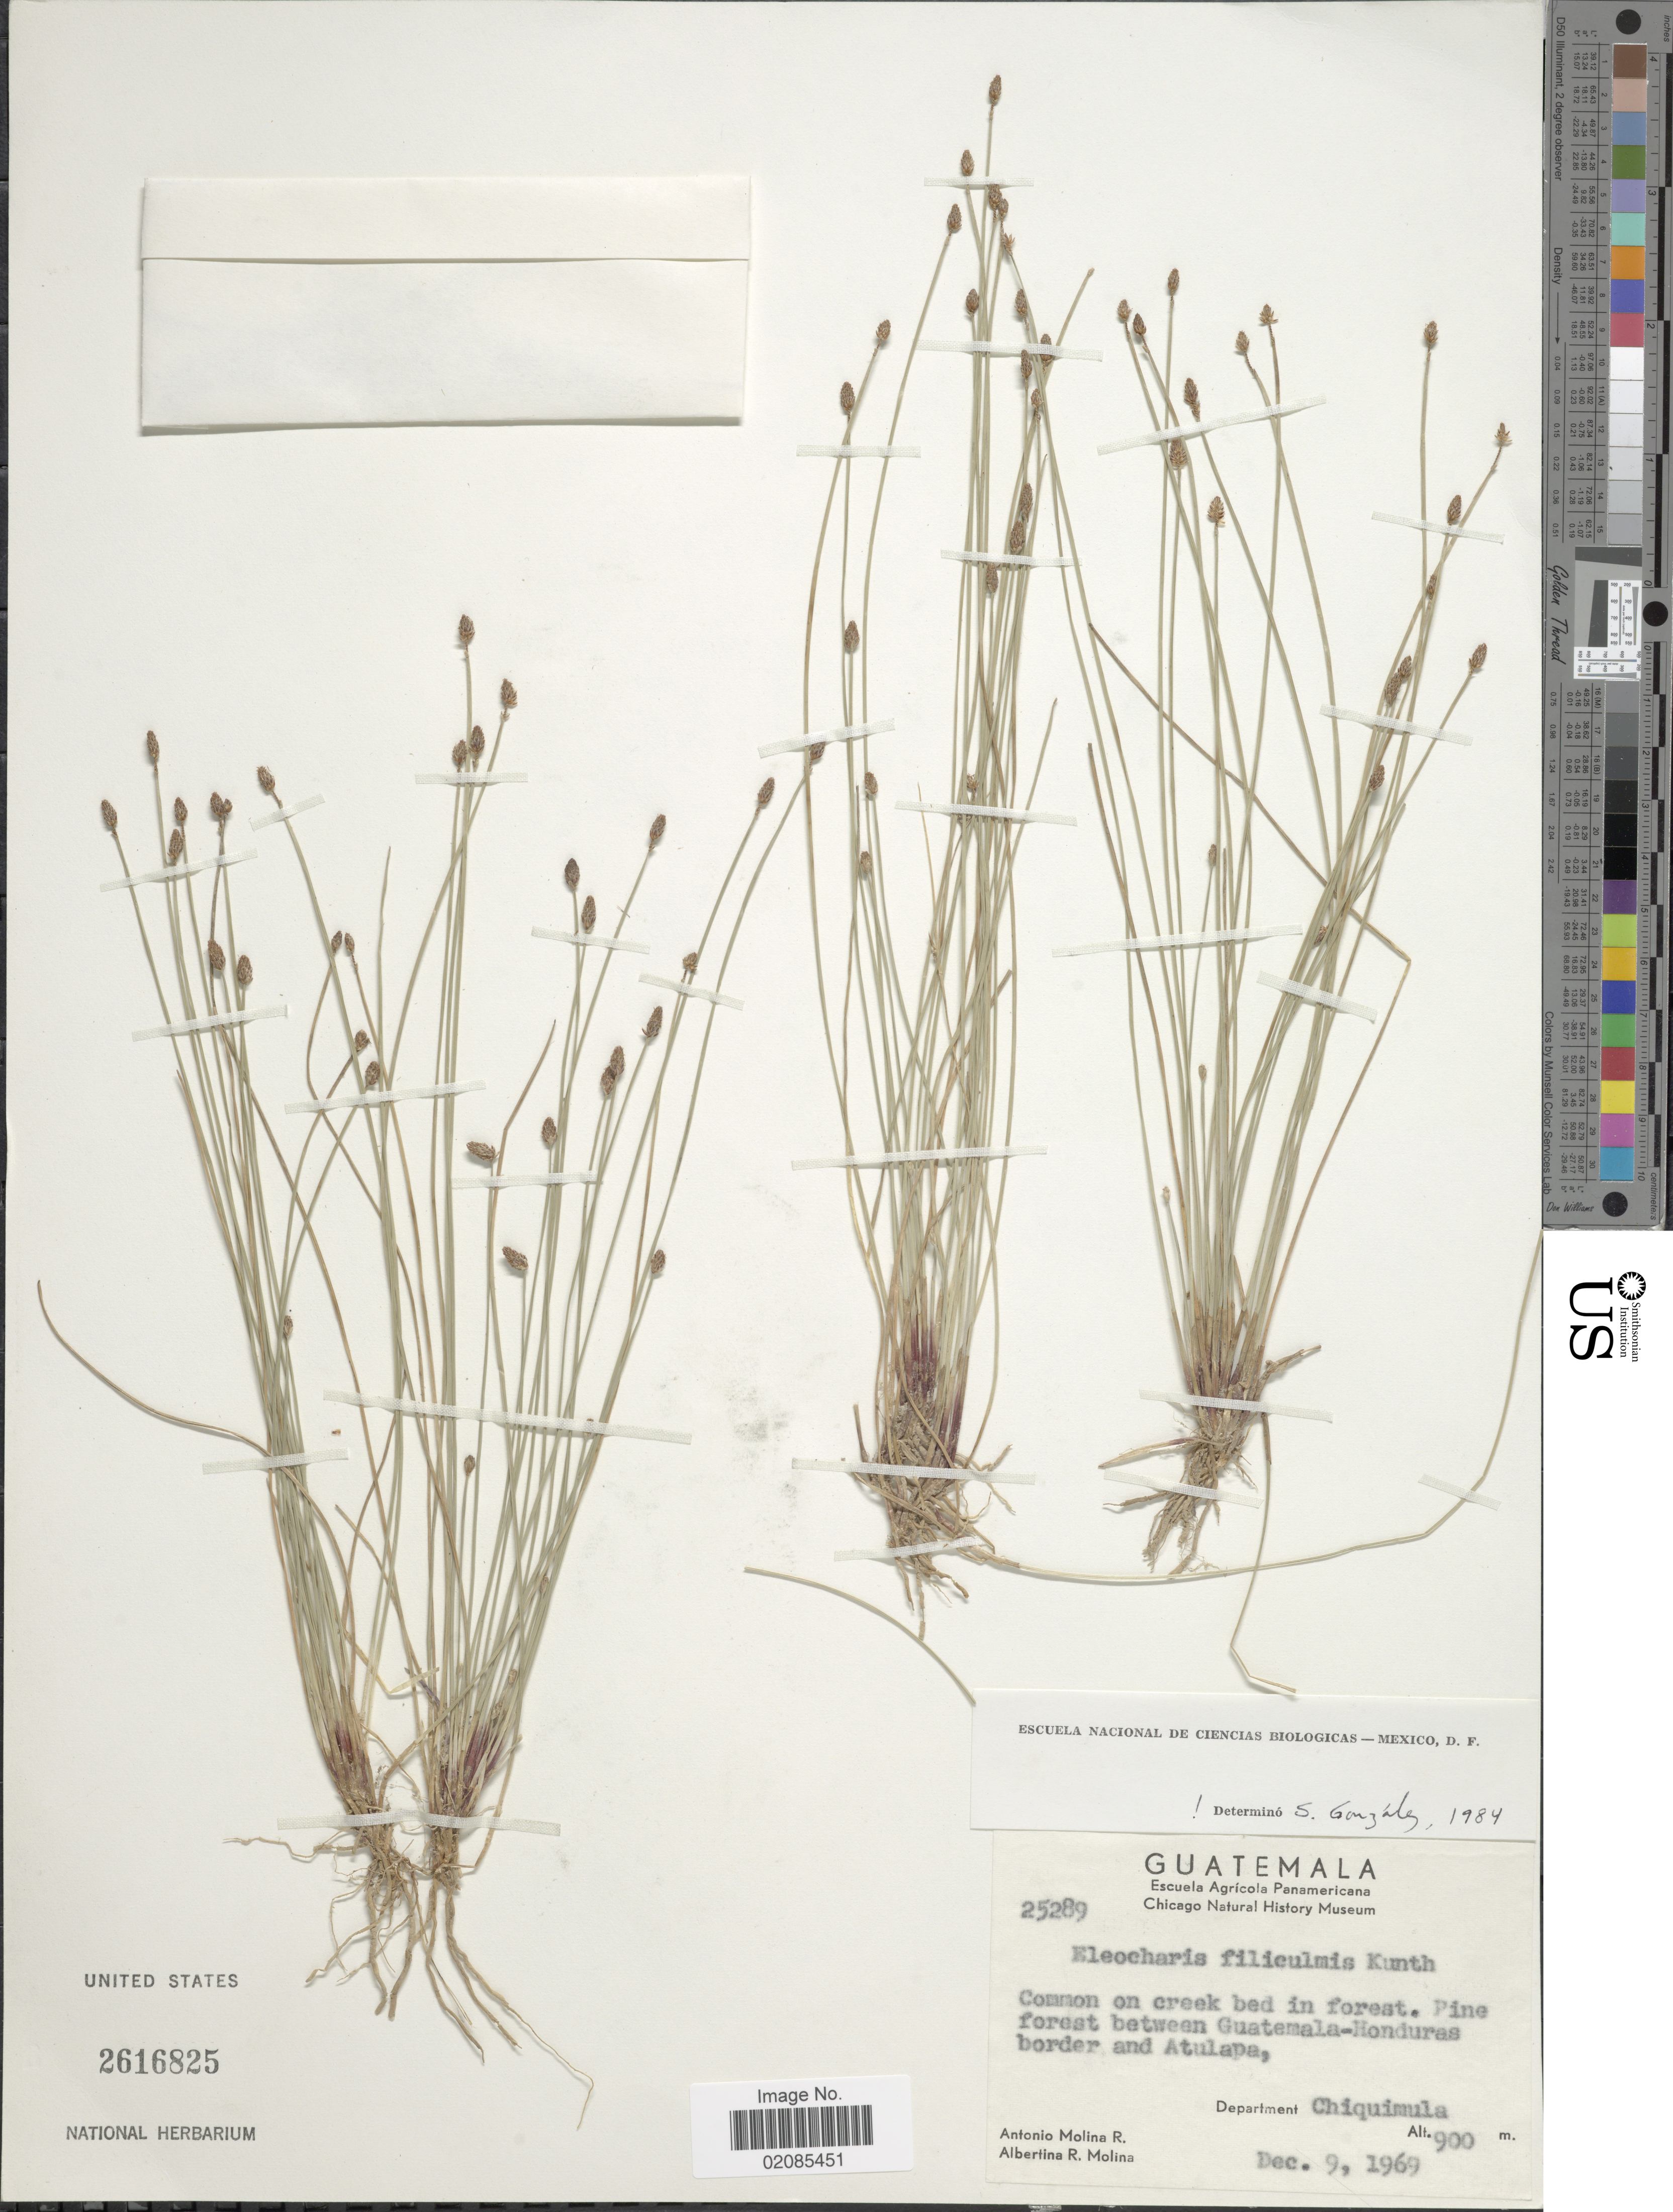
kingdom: Plantae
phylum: Tracheophyta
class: Liliopsida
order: Poales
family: Cyperaceae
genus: Eleocharis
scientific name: Eleocharis filiculmis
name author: Kunth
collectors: A. Molina R. & A. R. Molina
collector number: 25289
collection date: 1969-12-09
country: Guatemala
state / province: Chiquimula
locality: Common on creek bed in forest, Pine forest between Guatemala-Honduras border and Atulapa.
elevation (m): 900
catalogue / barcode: US 2616825